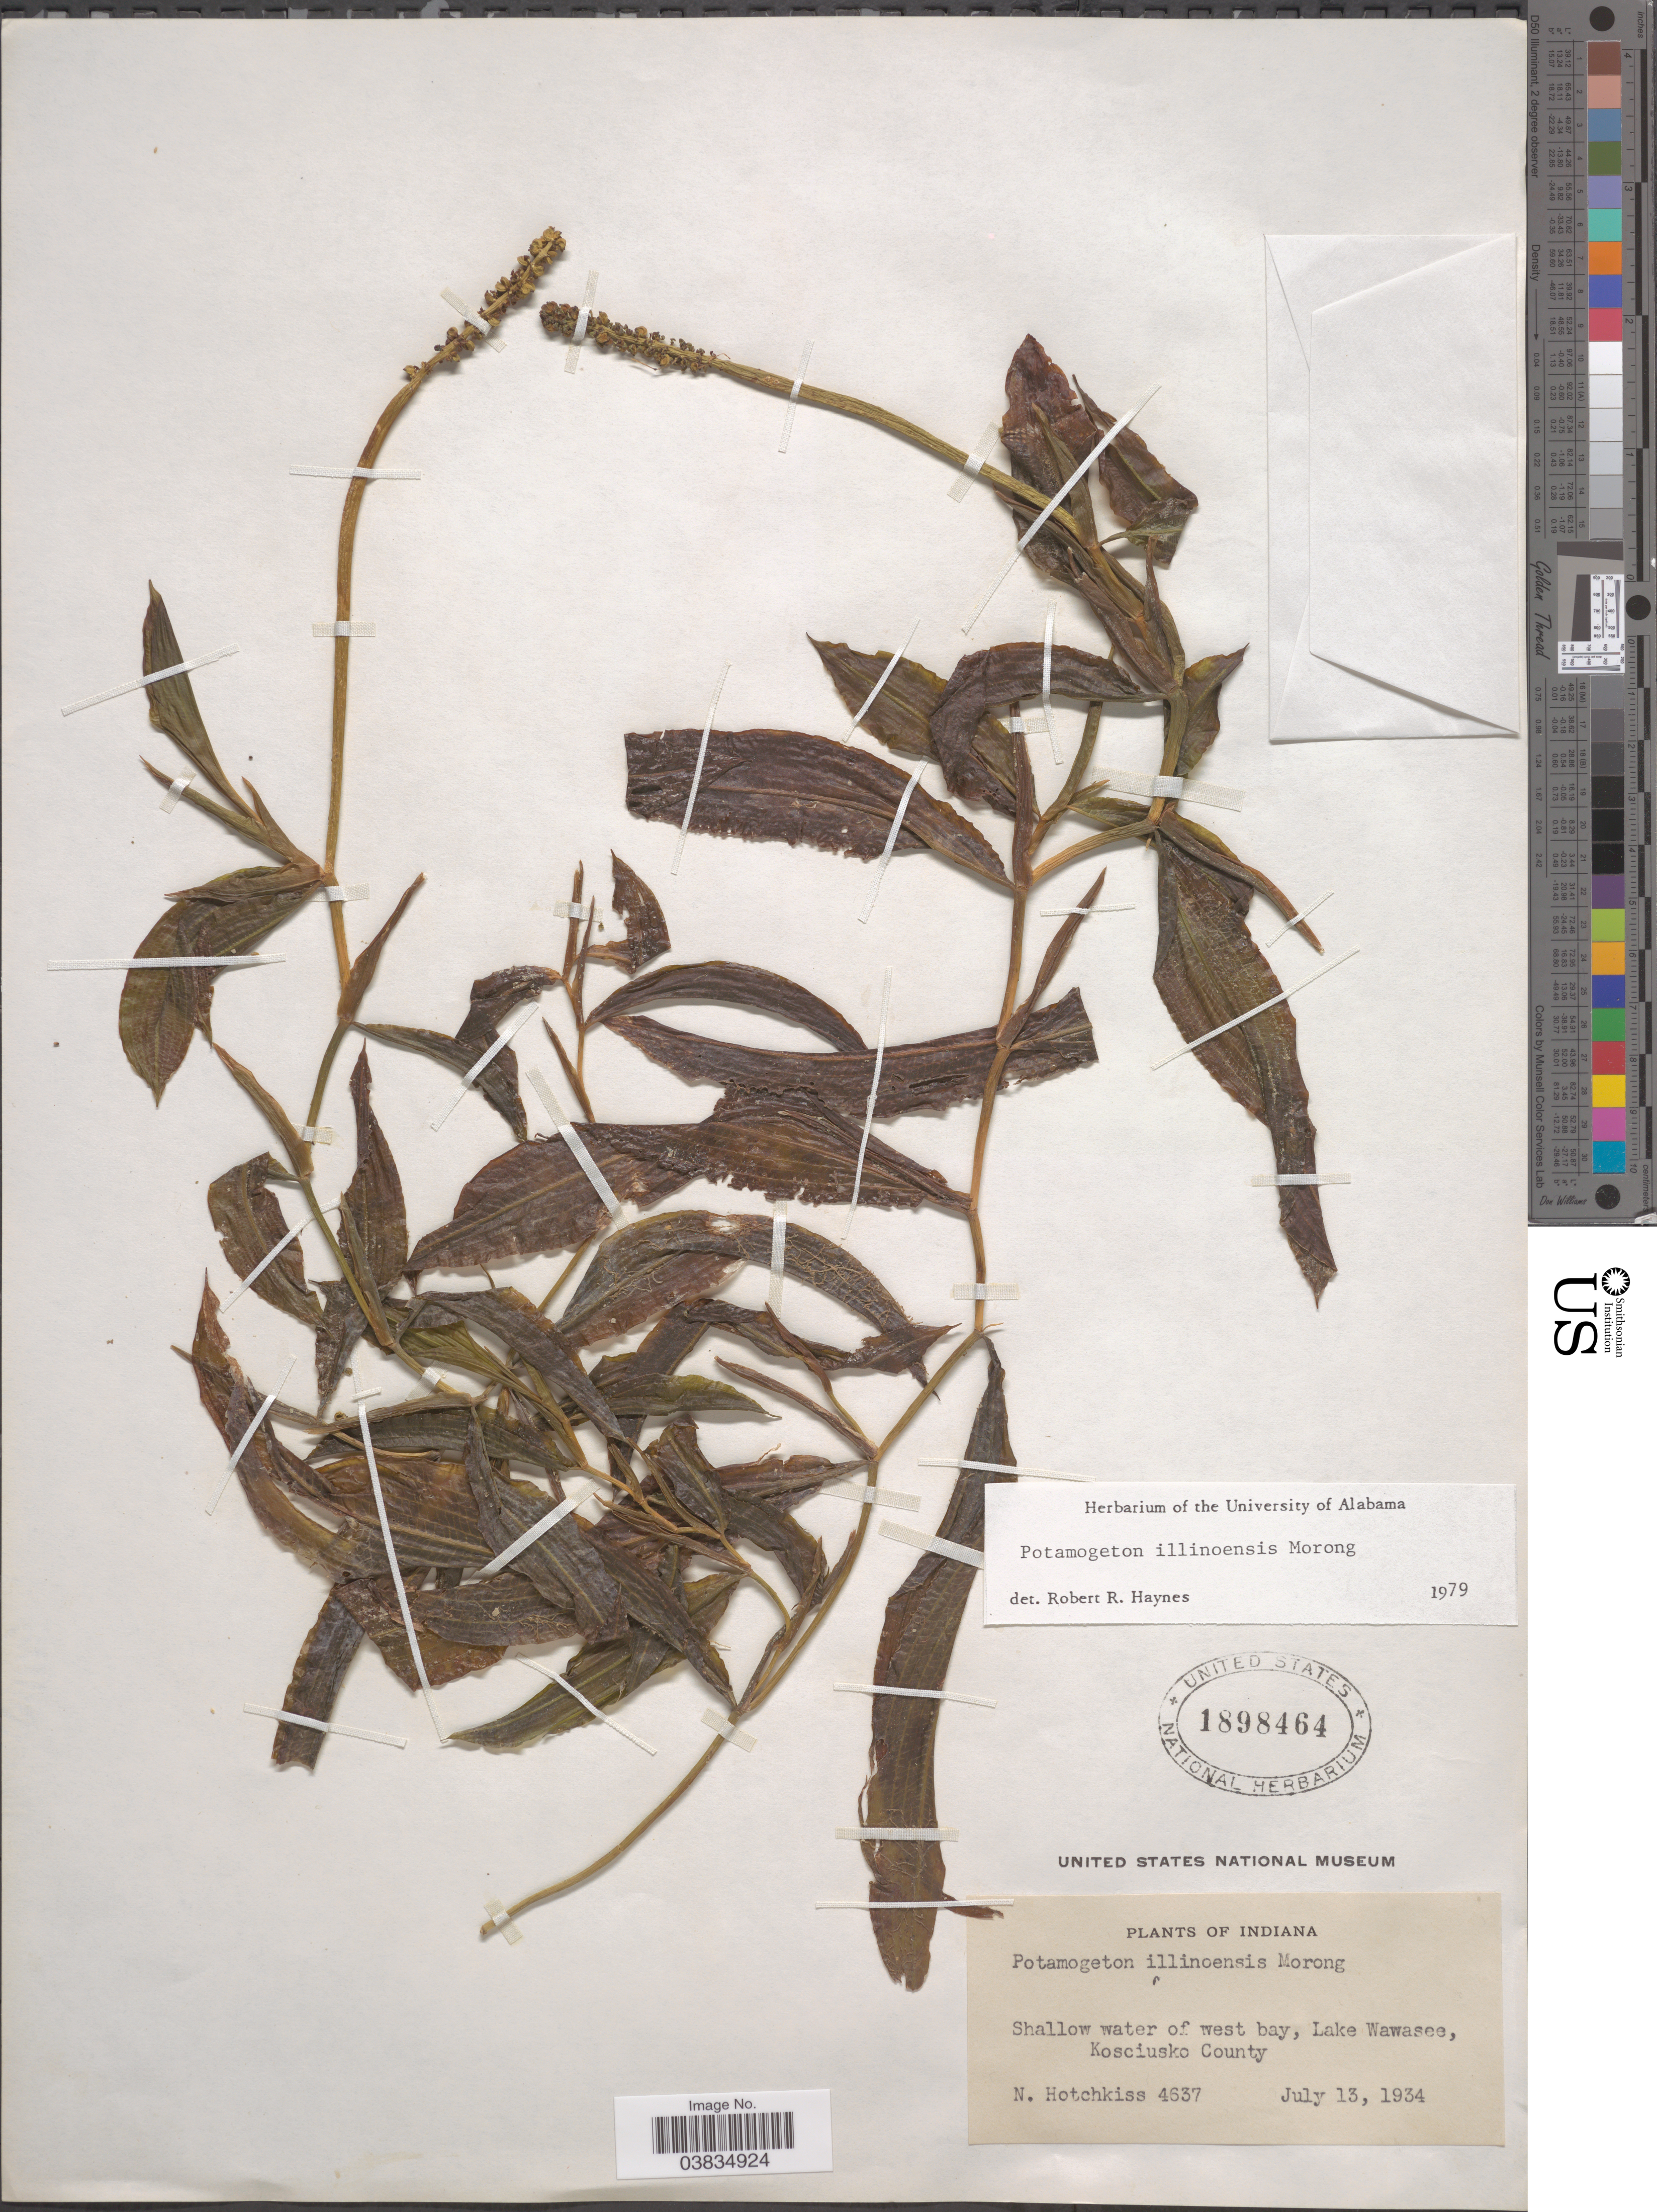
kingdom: Plantae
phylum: Tracheophyta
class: Liliopsida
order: Alismatales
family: Potamogetonaceae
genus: Potamogeton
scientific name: Potamogeton illinoensis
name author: Morong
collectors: N. Hotchkiss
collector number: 4637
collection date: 1934-07-13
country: United States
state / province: Indiana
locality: Shallow water of west bay, Lake Wawasee, Kosciusko County.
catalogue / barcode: US 1898464